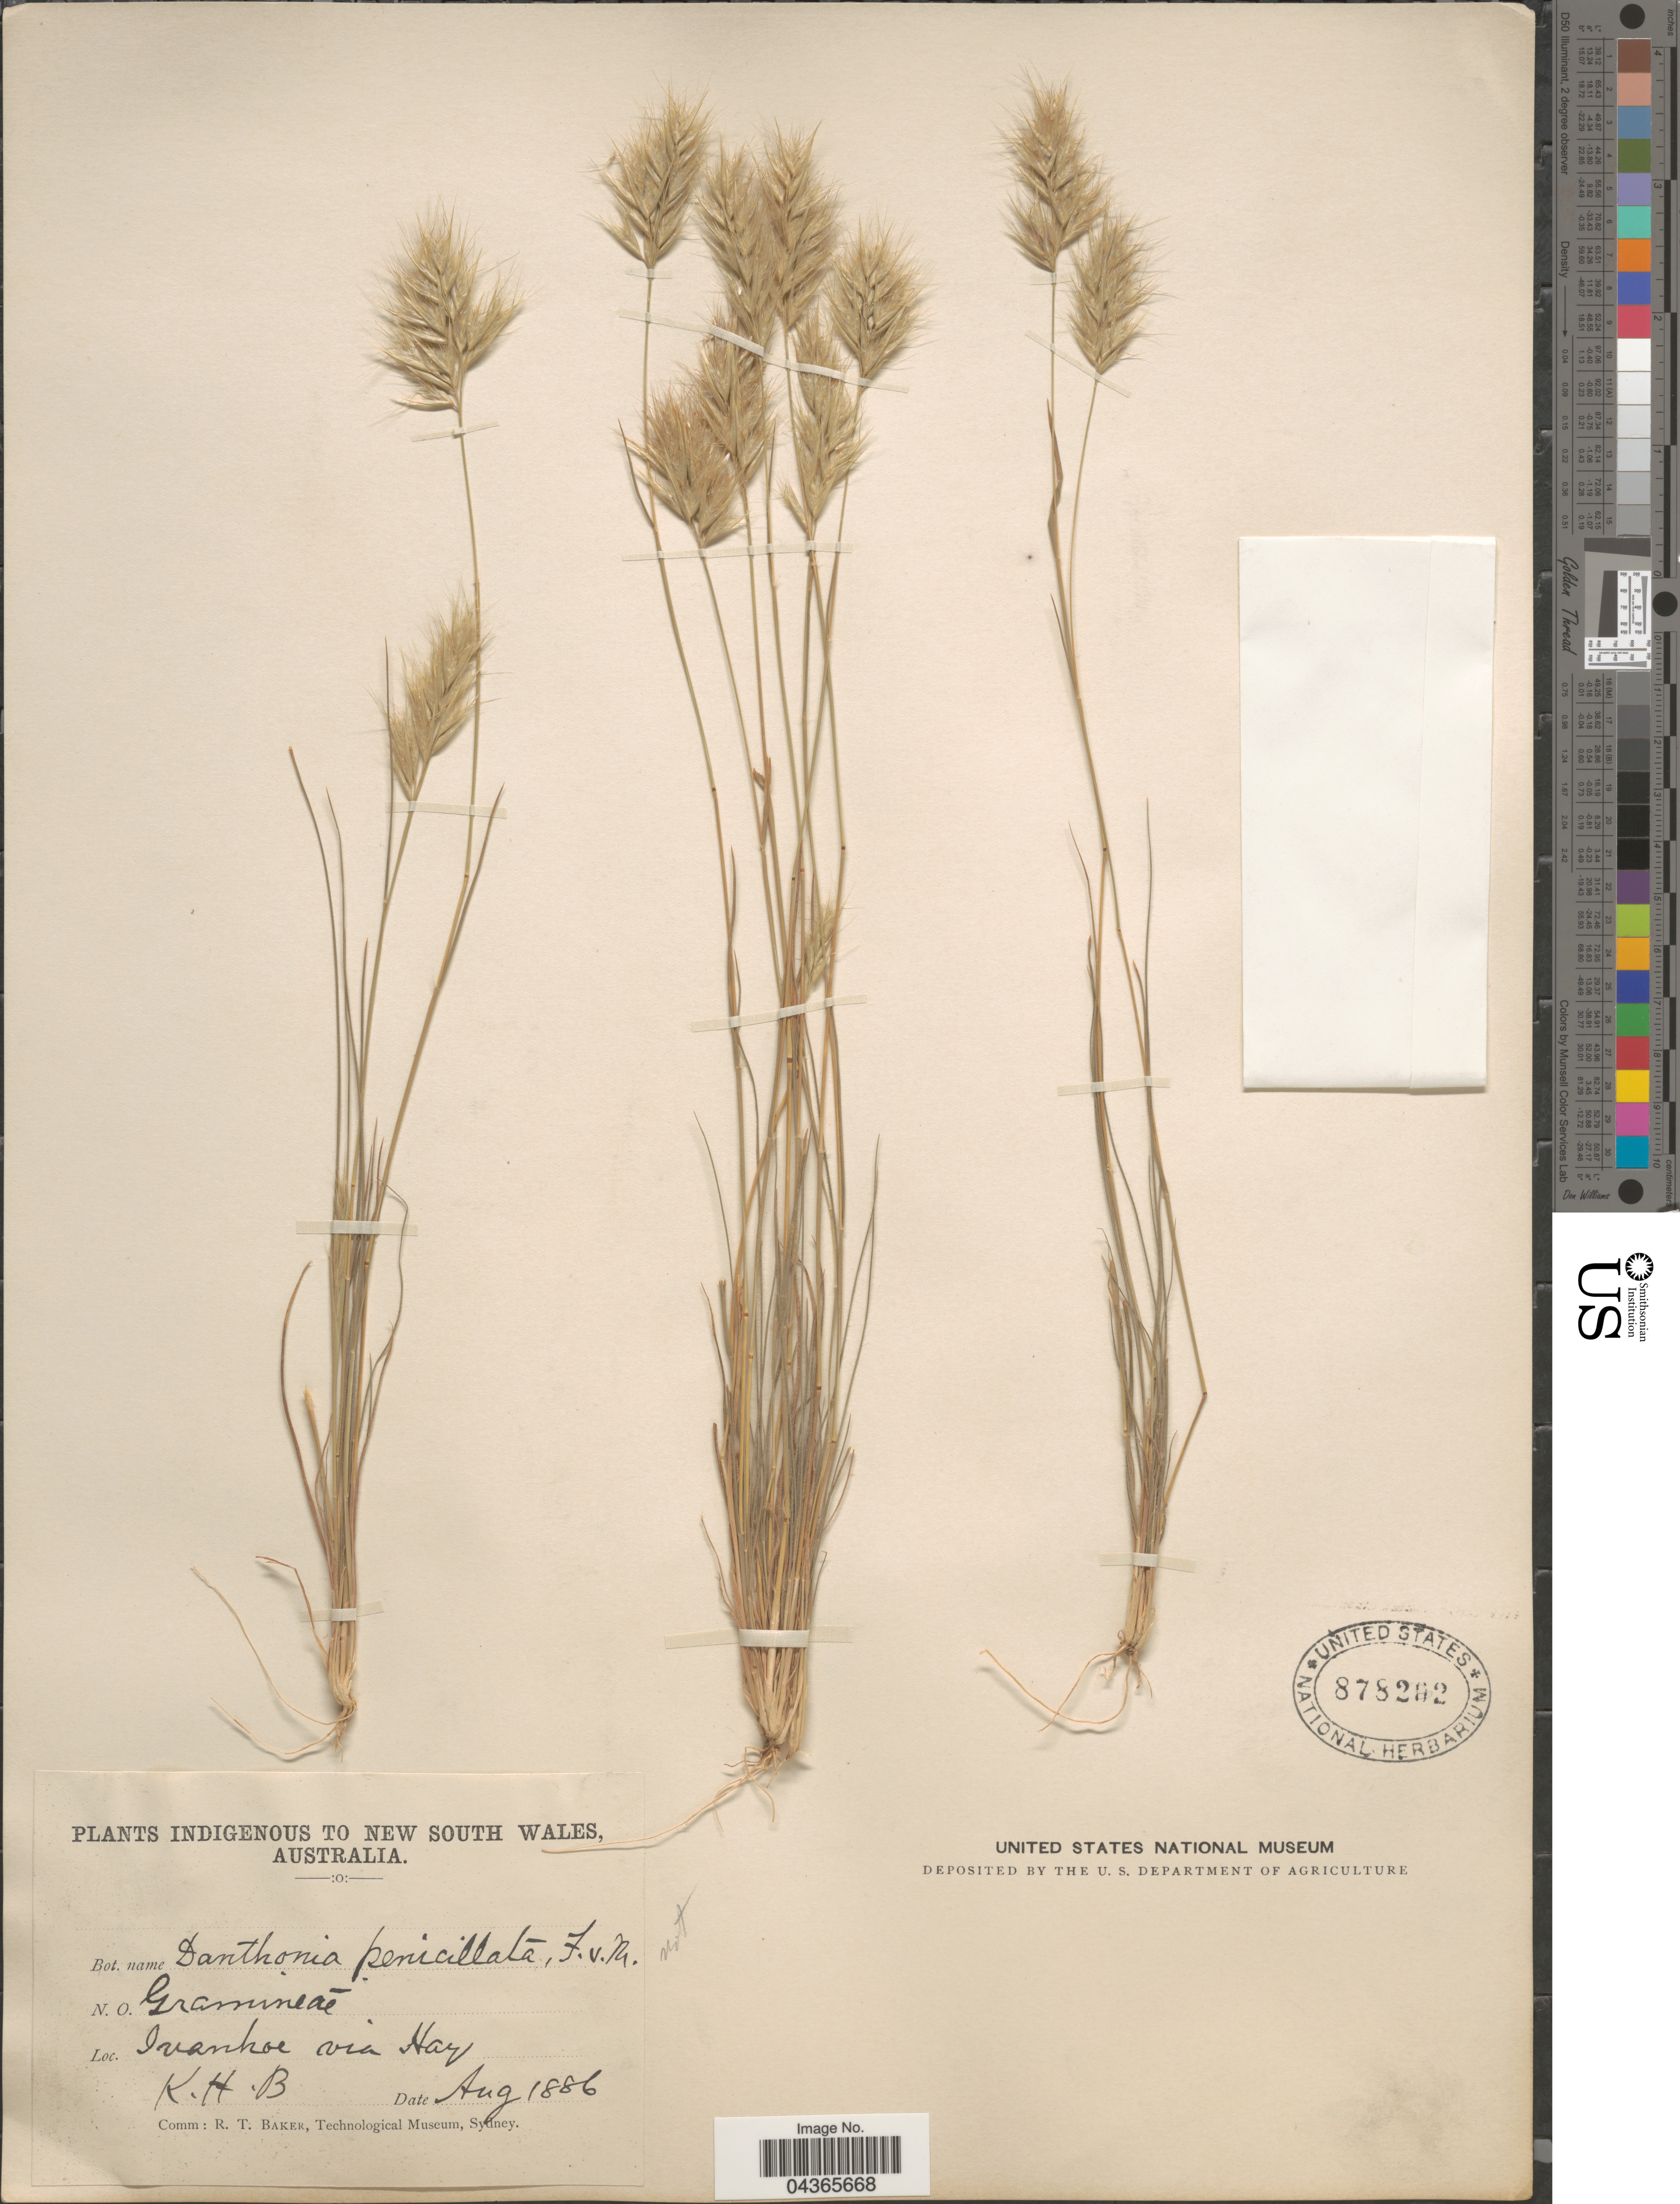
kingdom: Plantae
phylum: Tracheophyta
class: Liliopsida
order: Poales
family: Poaceae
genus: Rytidosperma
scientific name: Rytidosperma sp.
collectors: K. H. B.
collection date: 1886-08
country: Australia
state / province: New South Wales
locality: Ivanhoe via Hay.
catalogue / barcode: US 878202